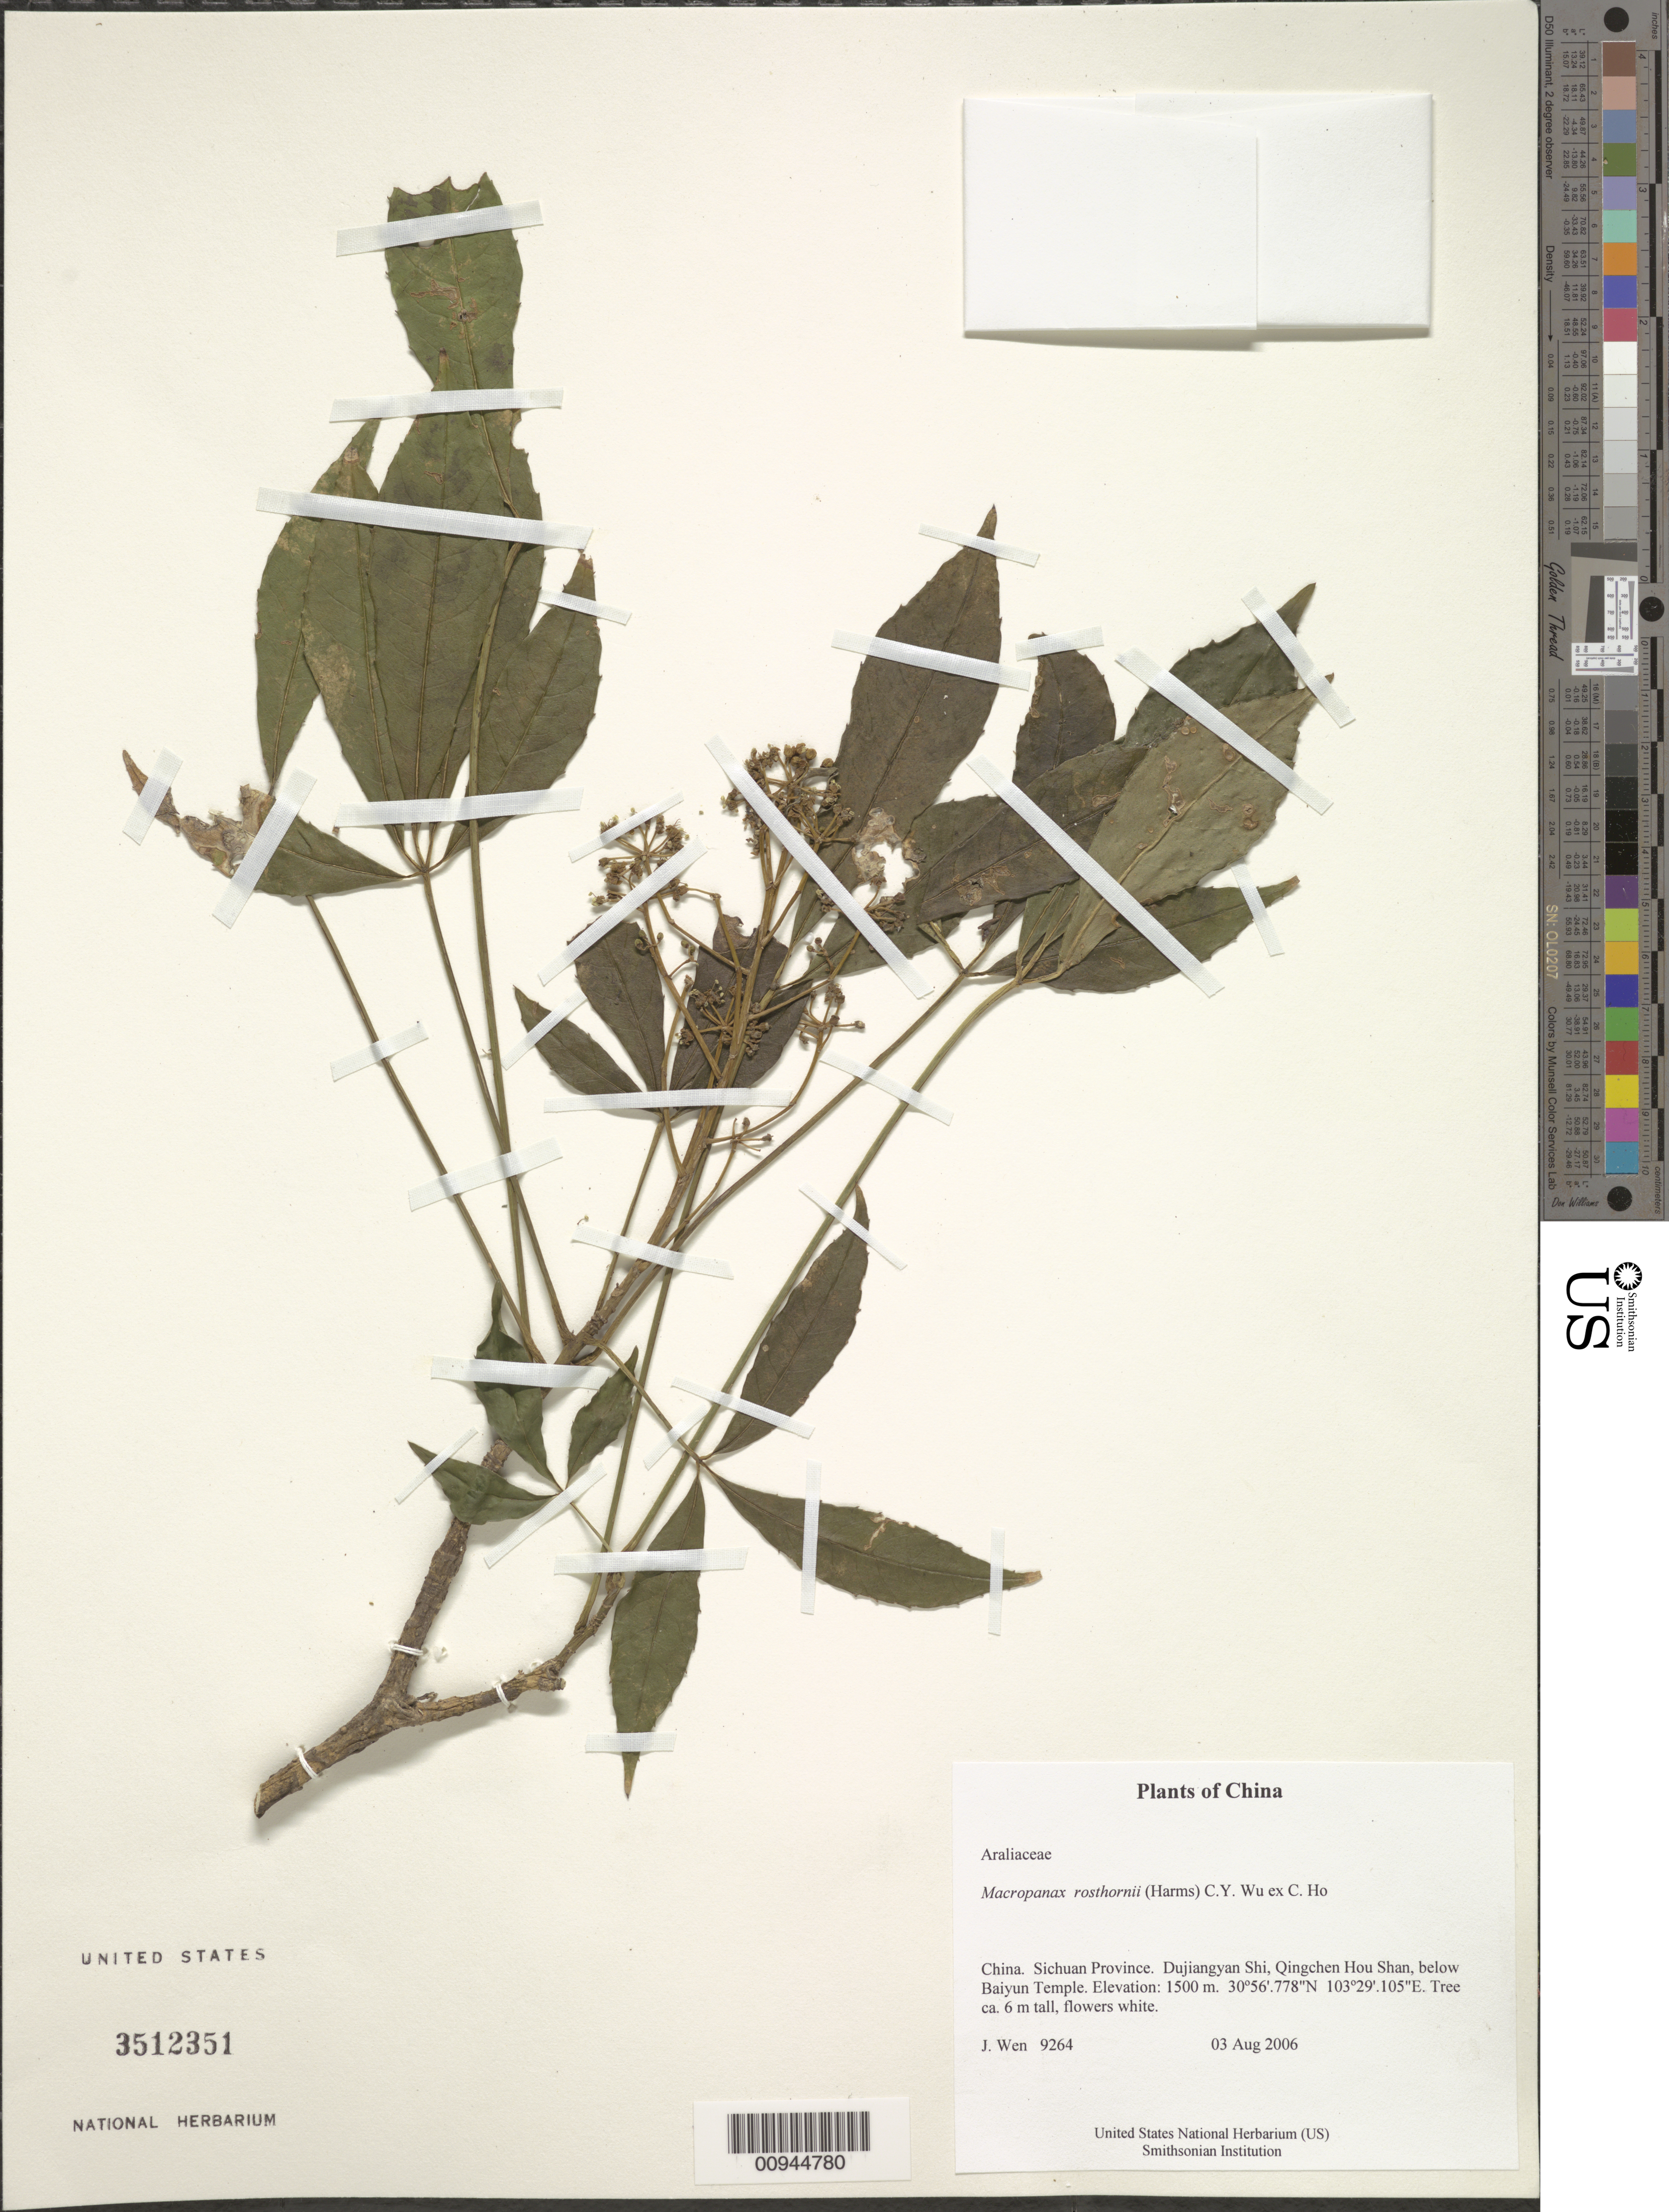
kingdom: Plantae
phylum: Tracheophyta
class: Magnoliopsida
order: Apiales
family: Araliaceae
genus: Macropanax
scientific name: Macropanax rosthornii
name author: (Harms) C.Y. Wu ex C. Ho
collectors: J. Wen & S. Wu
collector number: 9264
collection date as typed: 03 Aug 2006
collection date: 2006-08-03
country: China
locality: Sichuan Province. Dujiangyan Shi, Qingchen Hou Shan, below Baiyun Temple.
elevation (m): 1500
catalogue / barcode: US 3512351